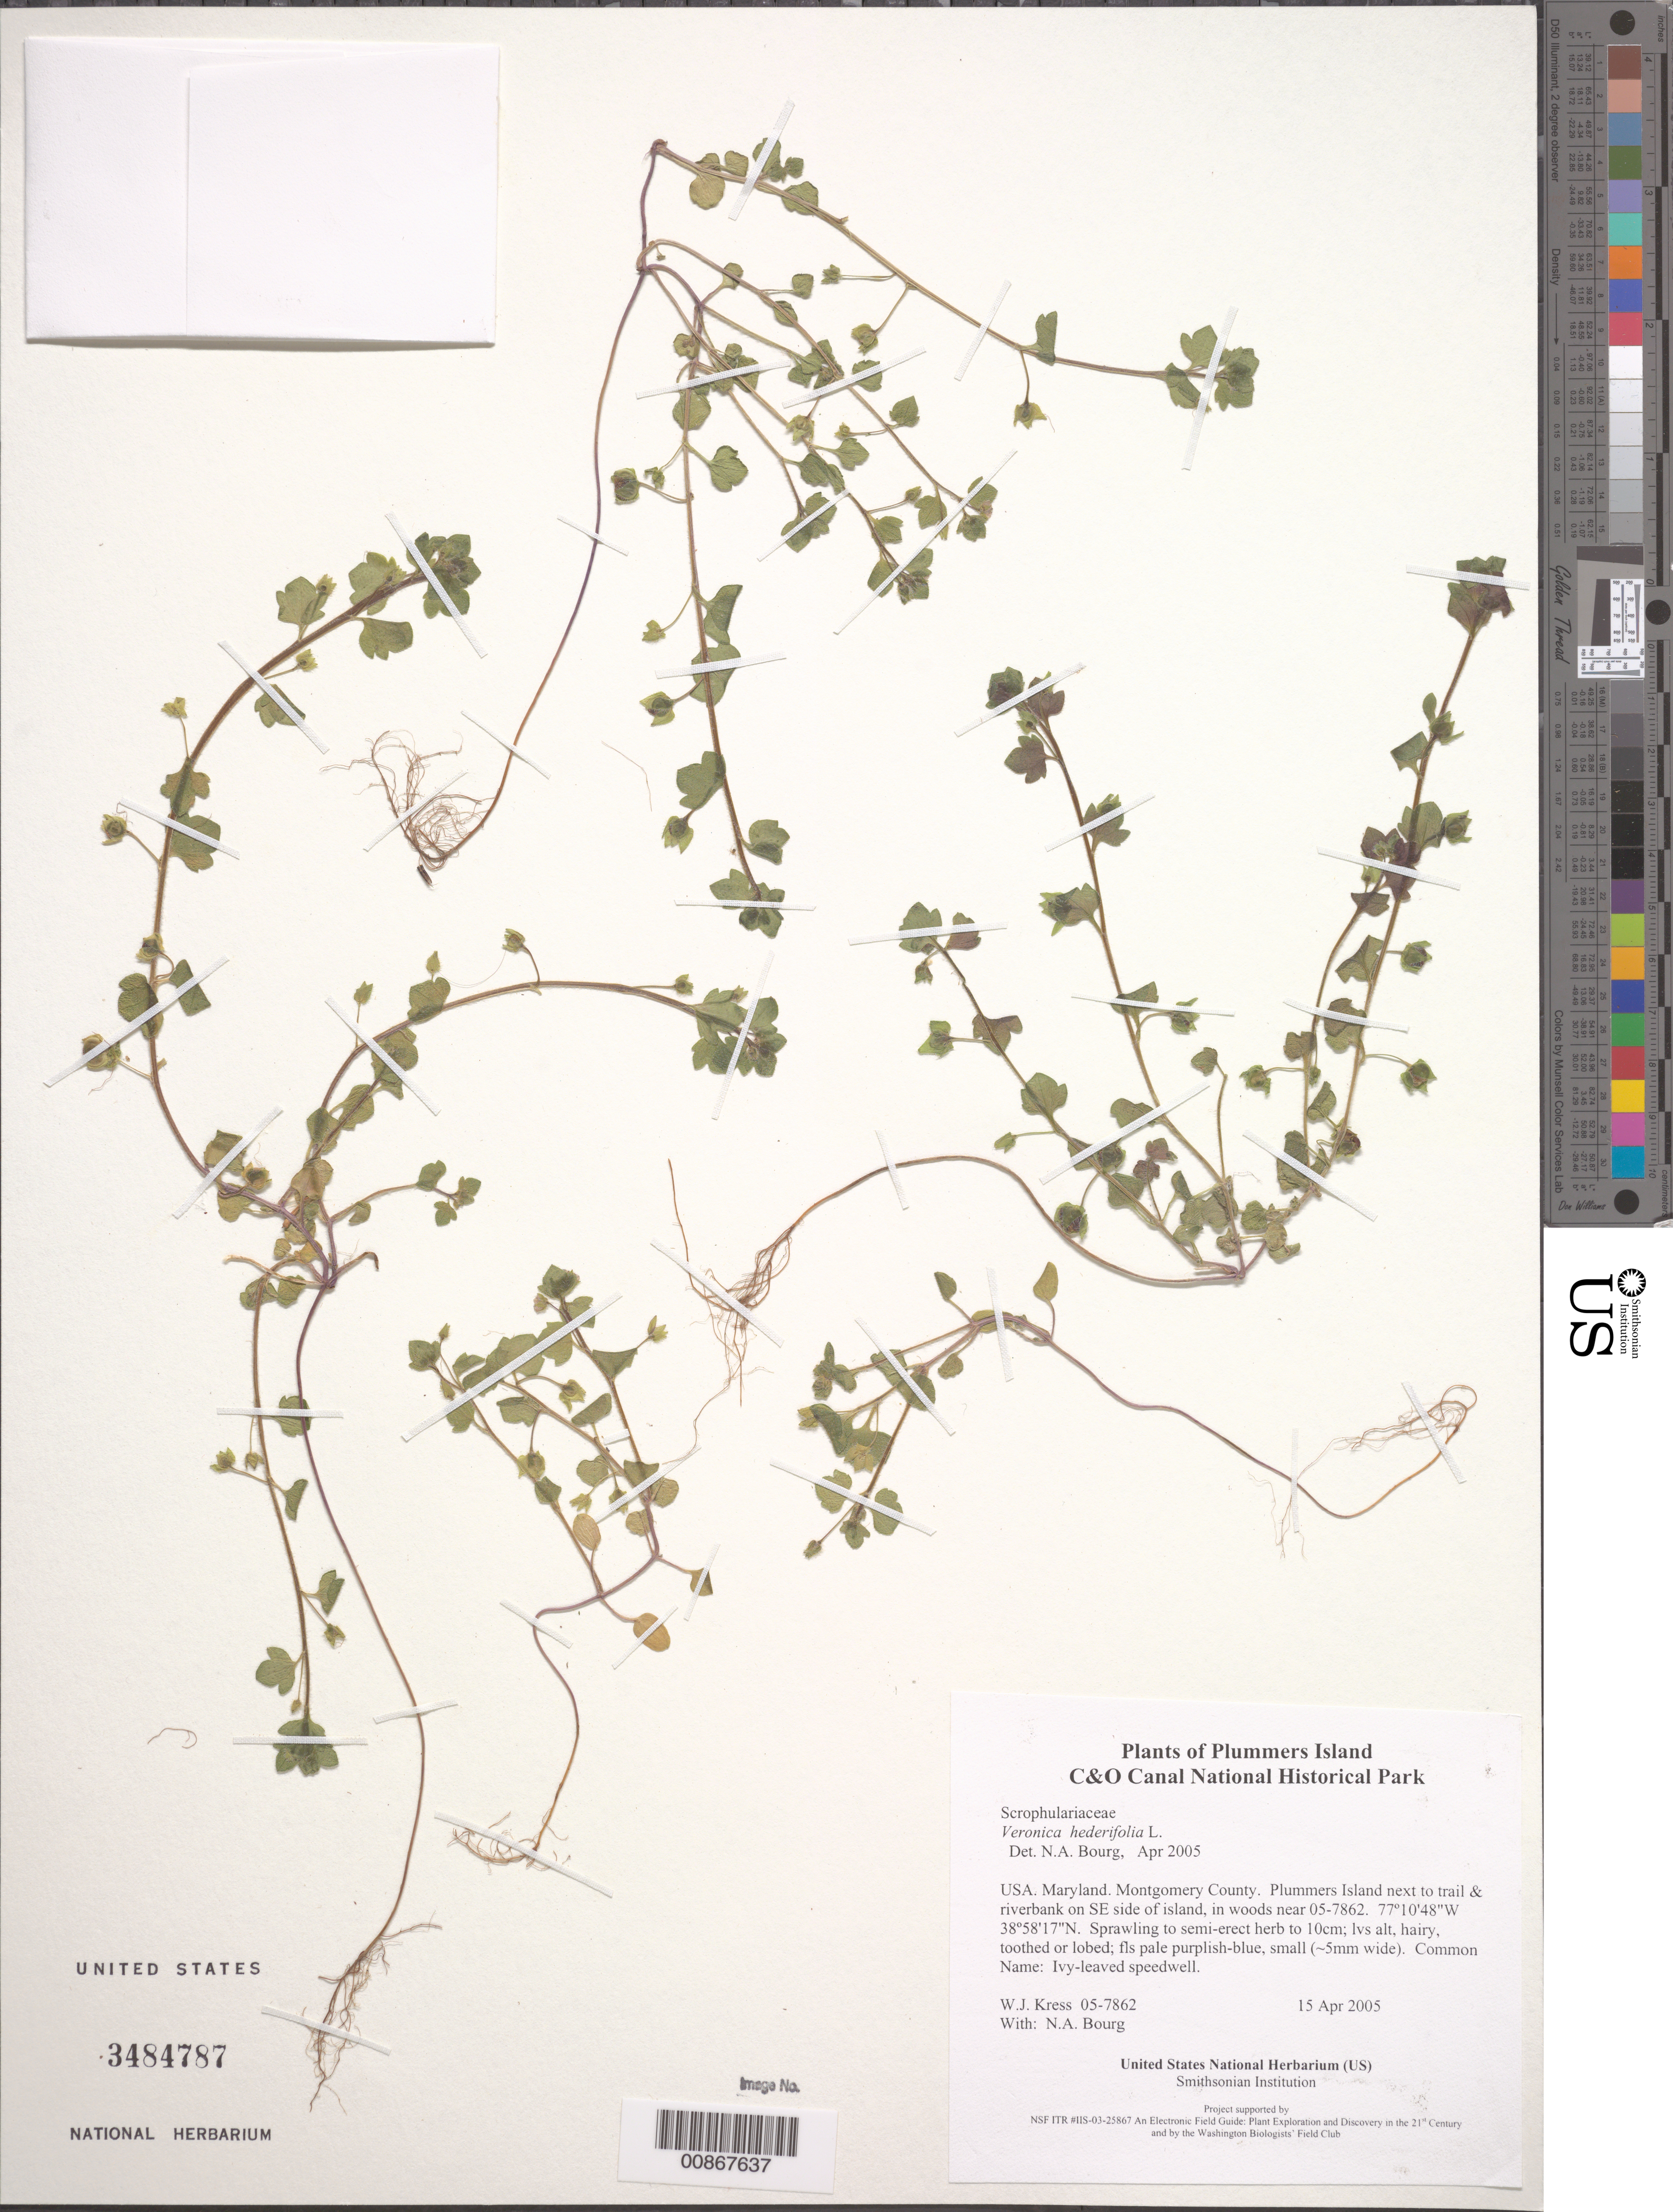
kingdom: Plantae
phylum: Tracheophyta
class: Magnoliopsida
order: Lamiales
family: Plantaginaceae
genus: Veronica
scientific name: Veronica hederifolia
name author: L.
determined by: Bourg, N. A.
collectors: W. J. Kress & N. A. Bourg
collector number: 05-7862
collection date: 2005-04-15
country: United States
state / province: Maryland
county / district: Montgomery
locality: Chesapeake and Ohio Canal National Historical Park, Plummers Island next to trail & riverbank on SE side of island, in woods near 05-7862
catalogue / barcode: US 3484787